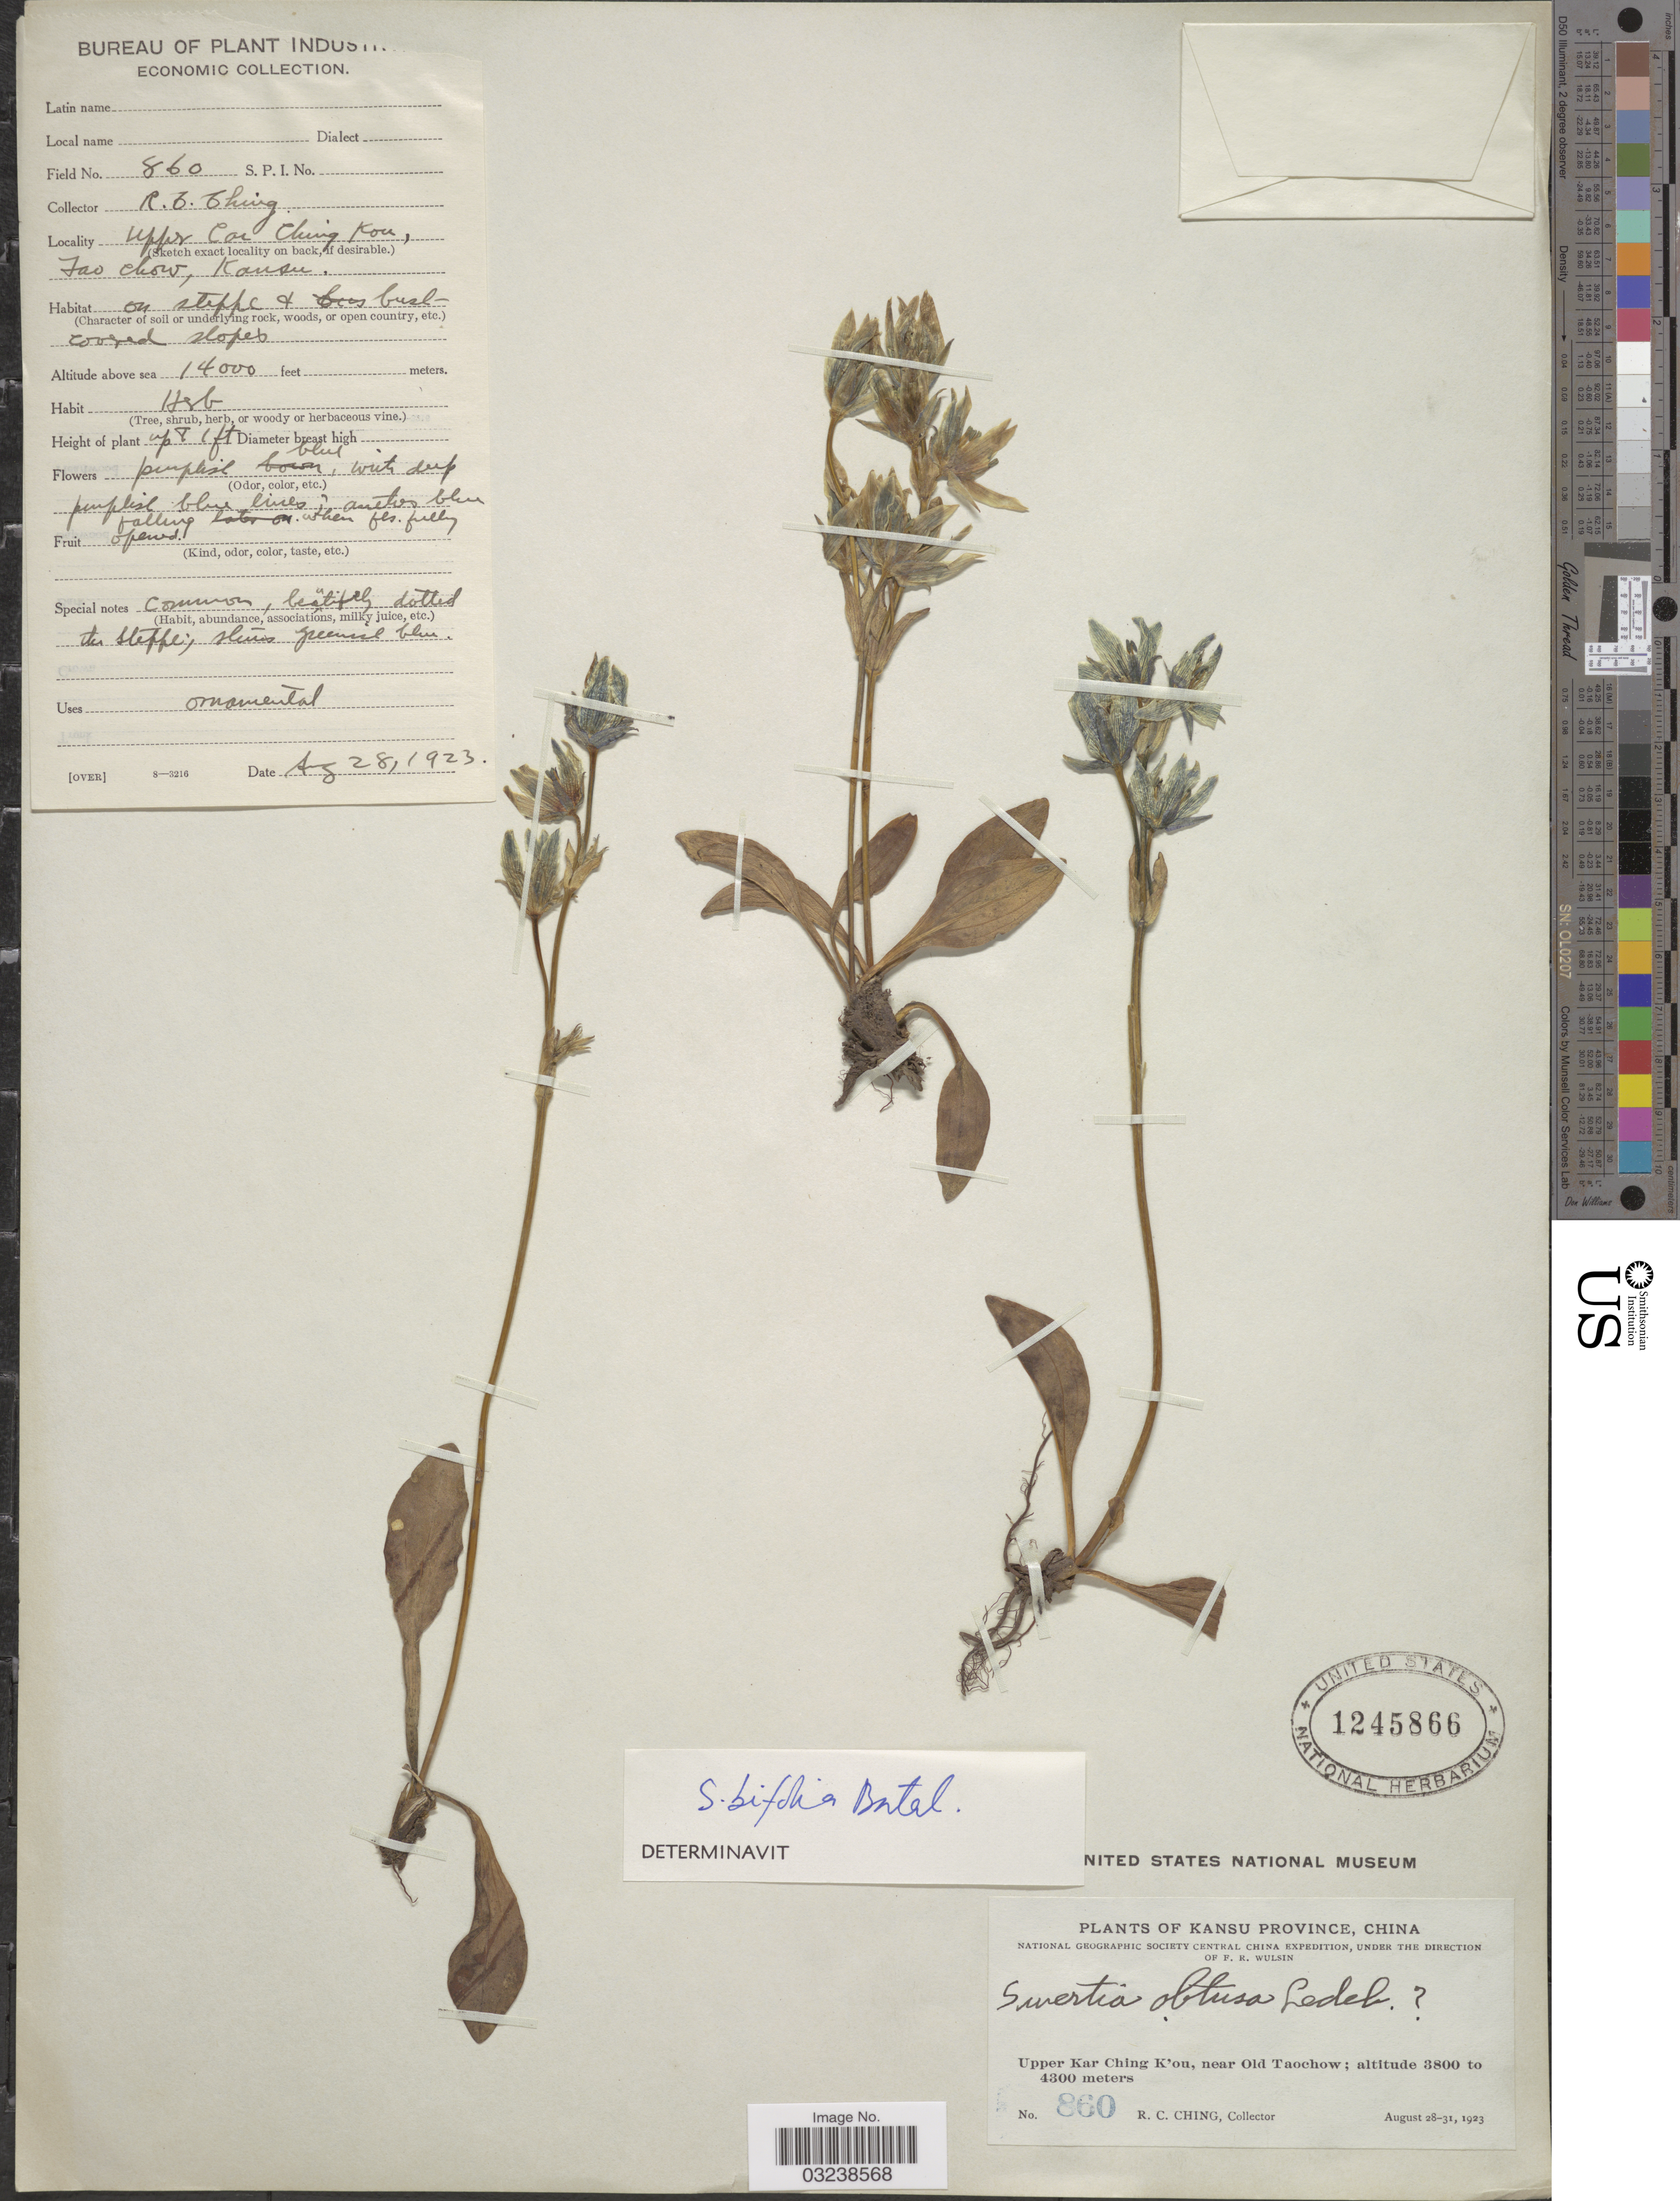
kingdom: Plantae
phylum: Tracheophyta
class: Magnoliopsida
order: Gentianales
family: Gentianaceae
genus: Swertia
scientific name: Swertia bifolia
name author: Batalin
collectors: R. C. Ching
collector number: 860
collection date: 1923-08-28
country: China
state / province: Gansu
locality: Kansu Province. Upper Kar Ching K'ou, near Old Taochow. Tao Chow.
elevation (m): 4267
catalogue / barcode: US 1245866